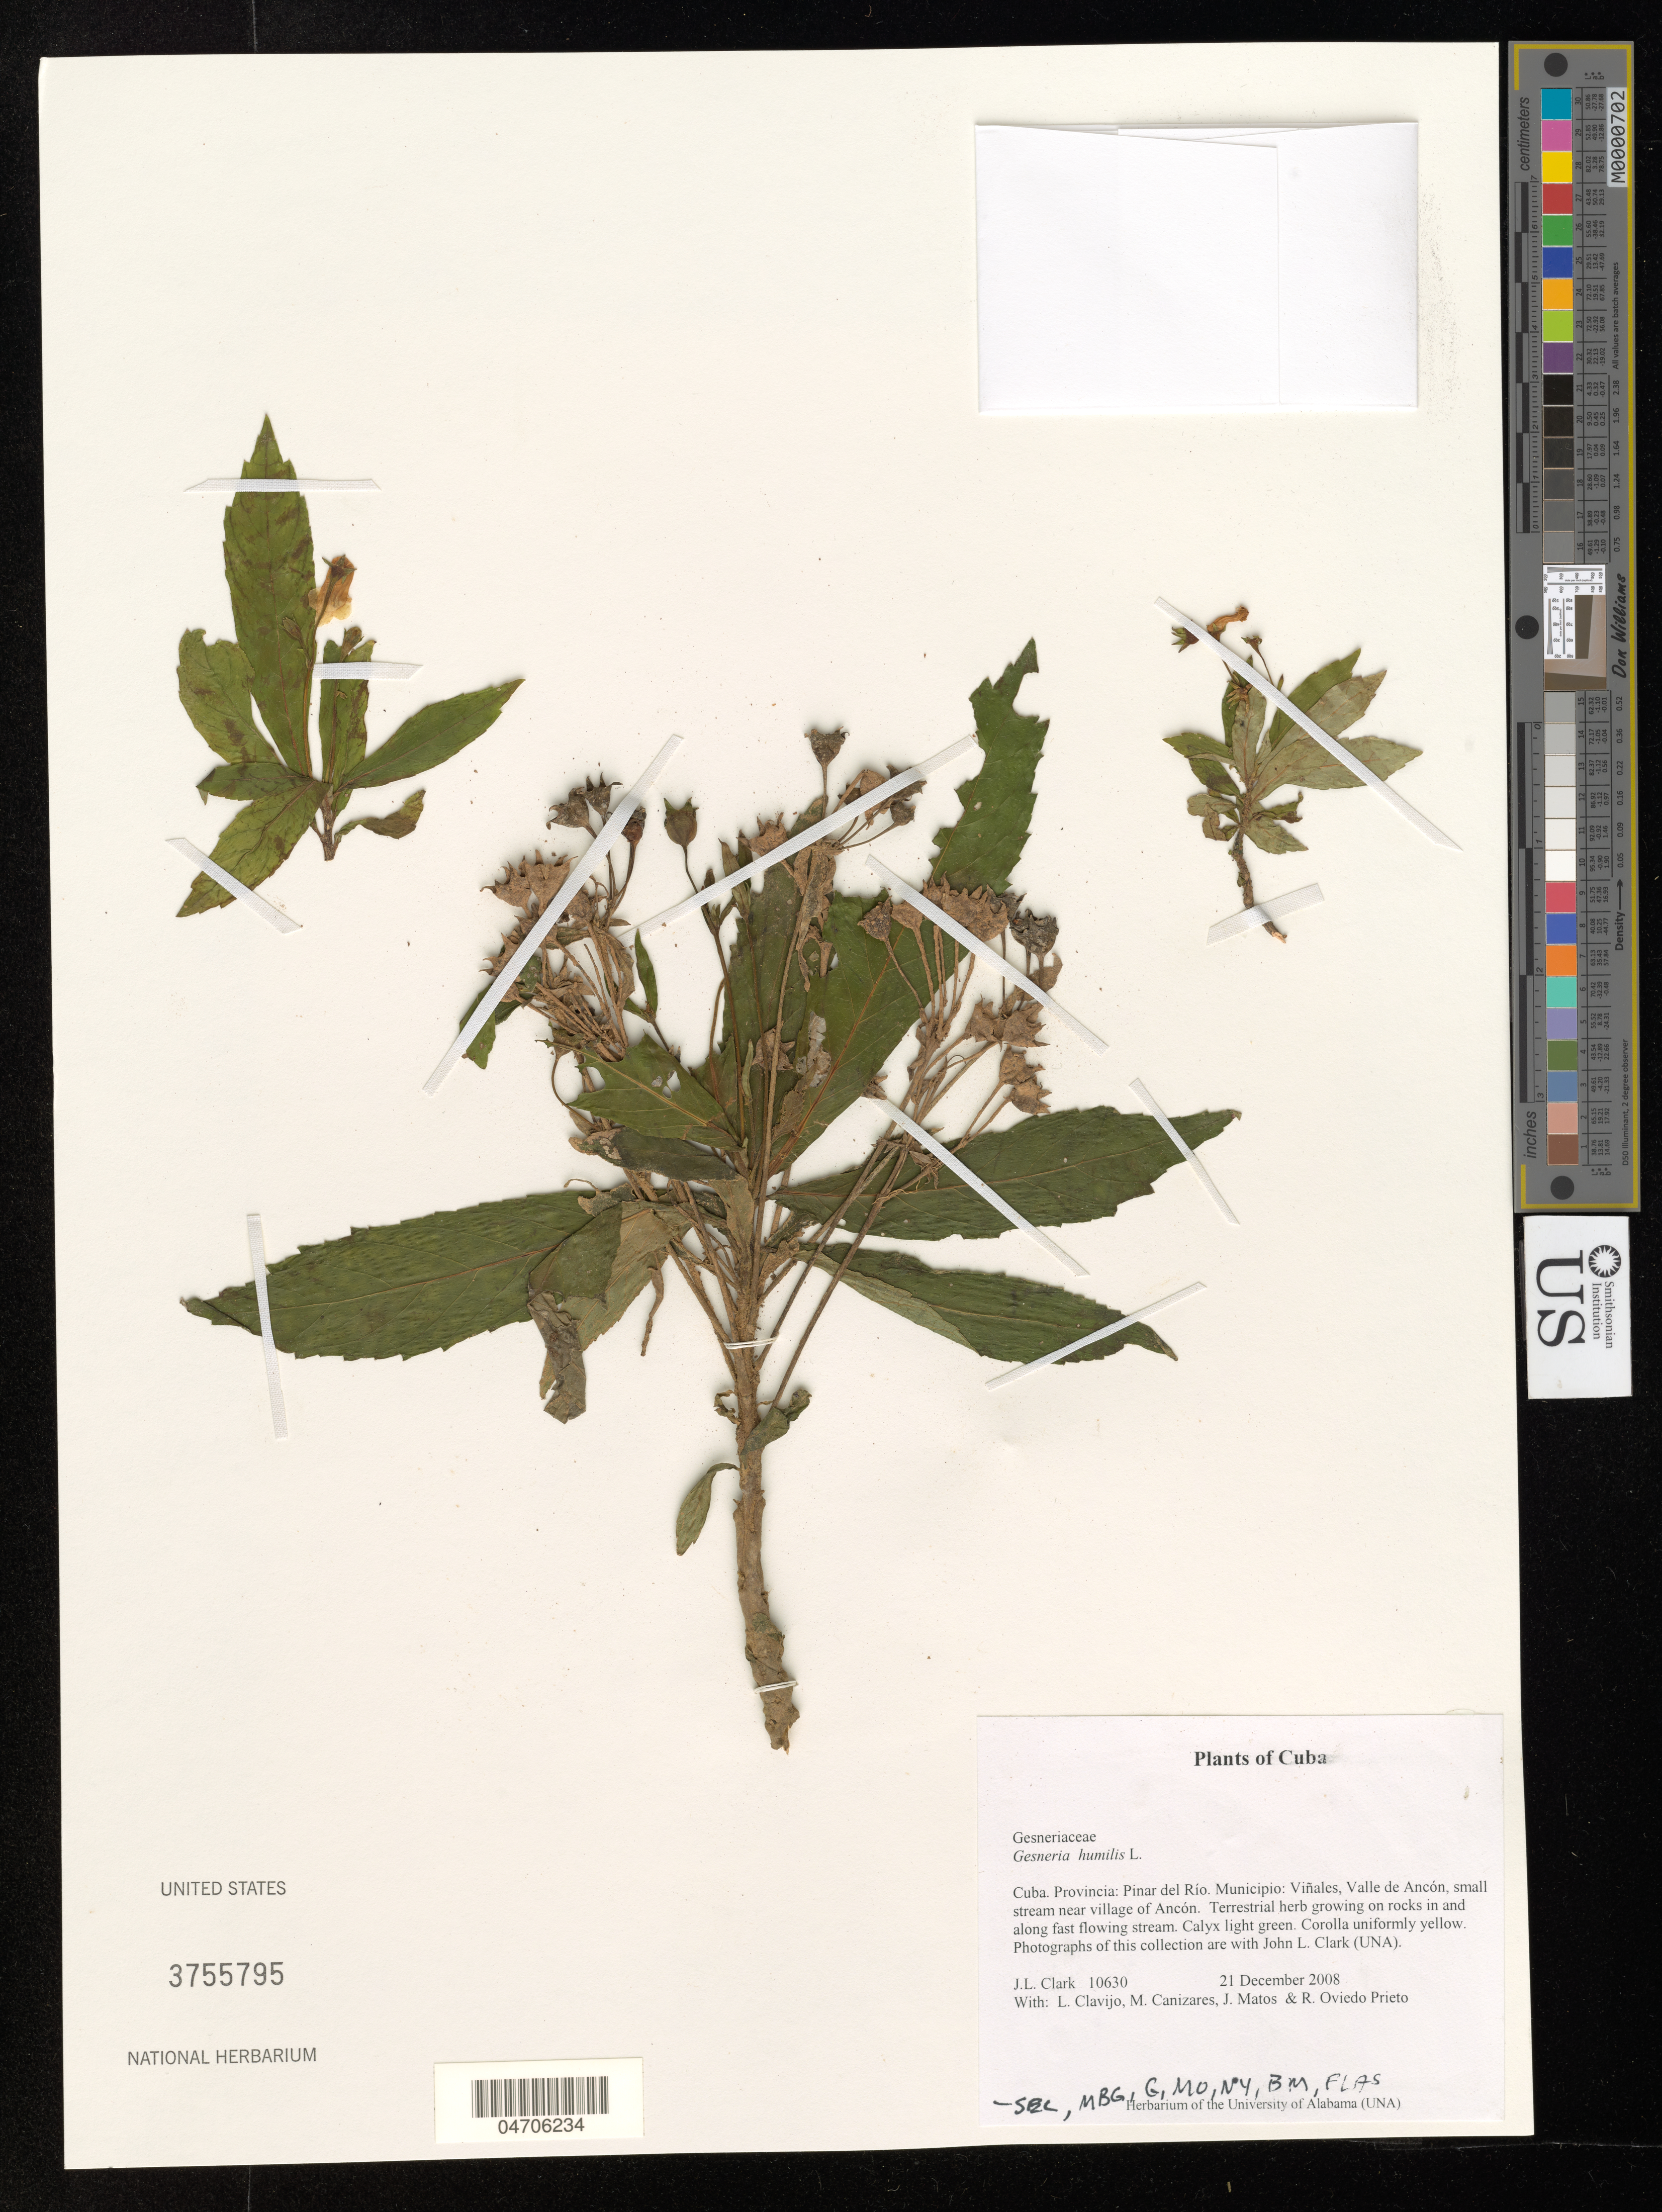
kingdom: Plantae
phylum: Tracheophyta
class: Magnoliopsida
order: Lamiales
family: Gesneriaceae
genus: Gesneria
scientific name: Gesneria humilis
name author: L.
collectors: J. L. Clark, L. Clavijo, M. Canizares, J. Matos & R. Oviedo Prieto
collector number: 10630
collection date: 2008-12-21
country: Cuba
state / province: Pinar del Río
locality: Municipio: Viñales, Valle de Ancón, small stream near village of Ancón.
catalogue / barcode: US 3755795